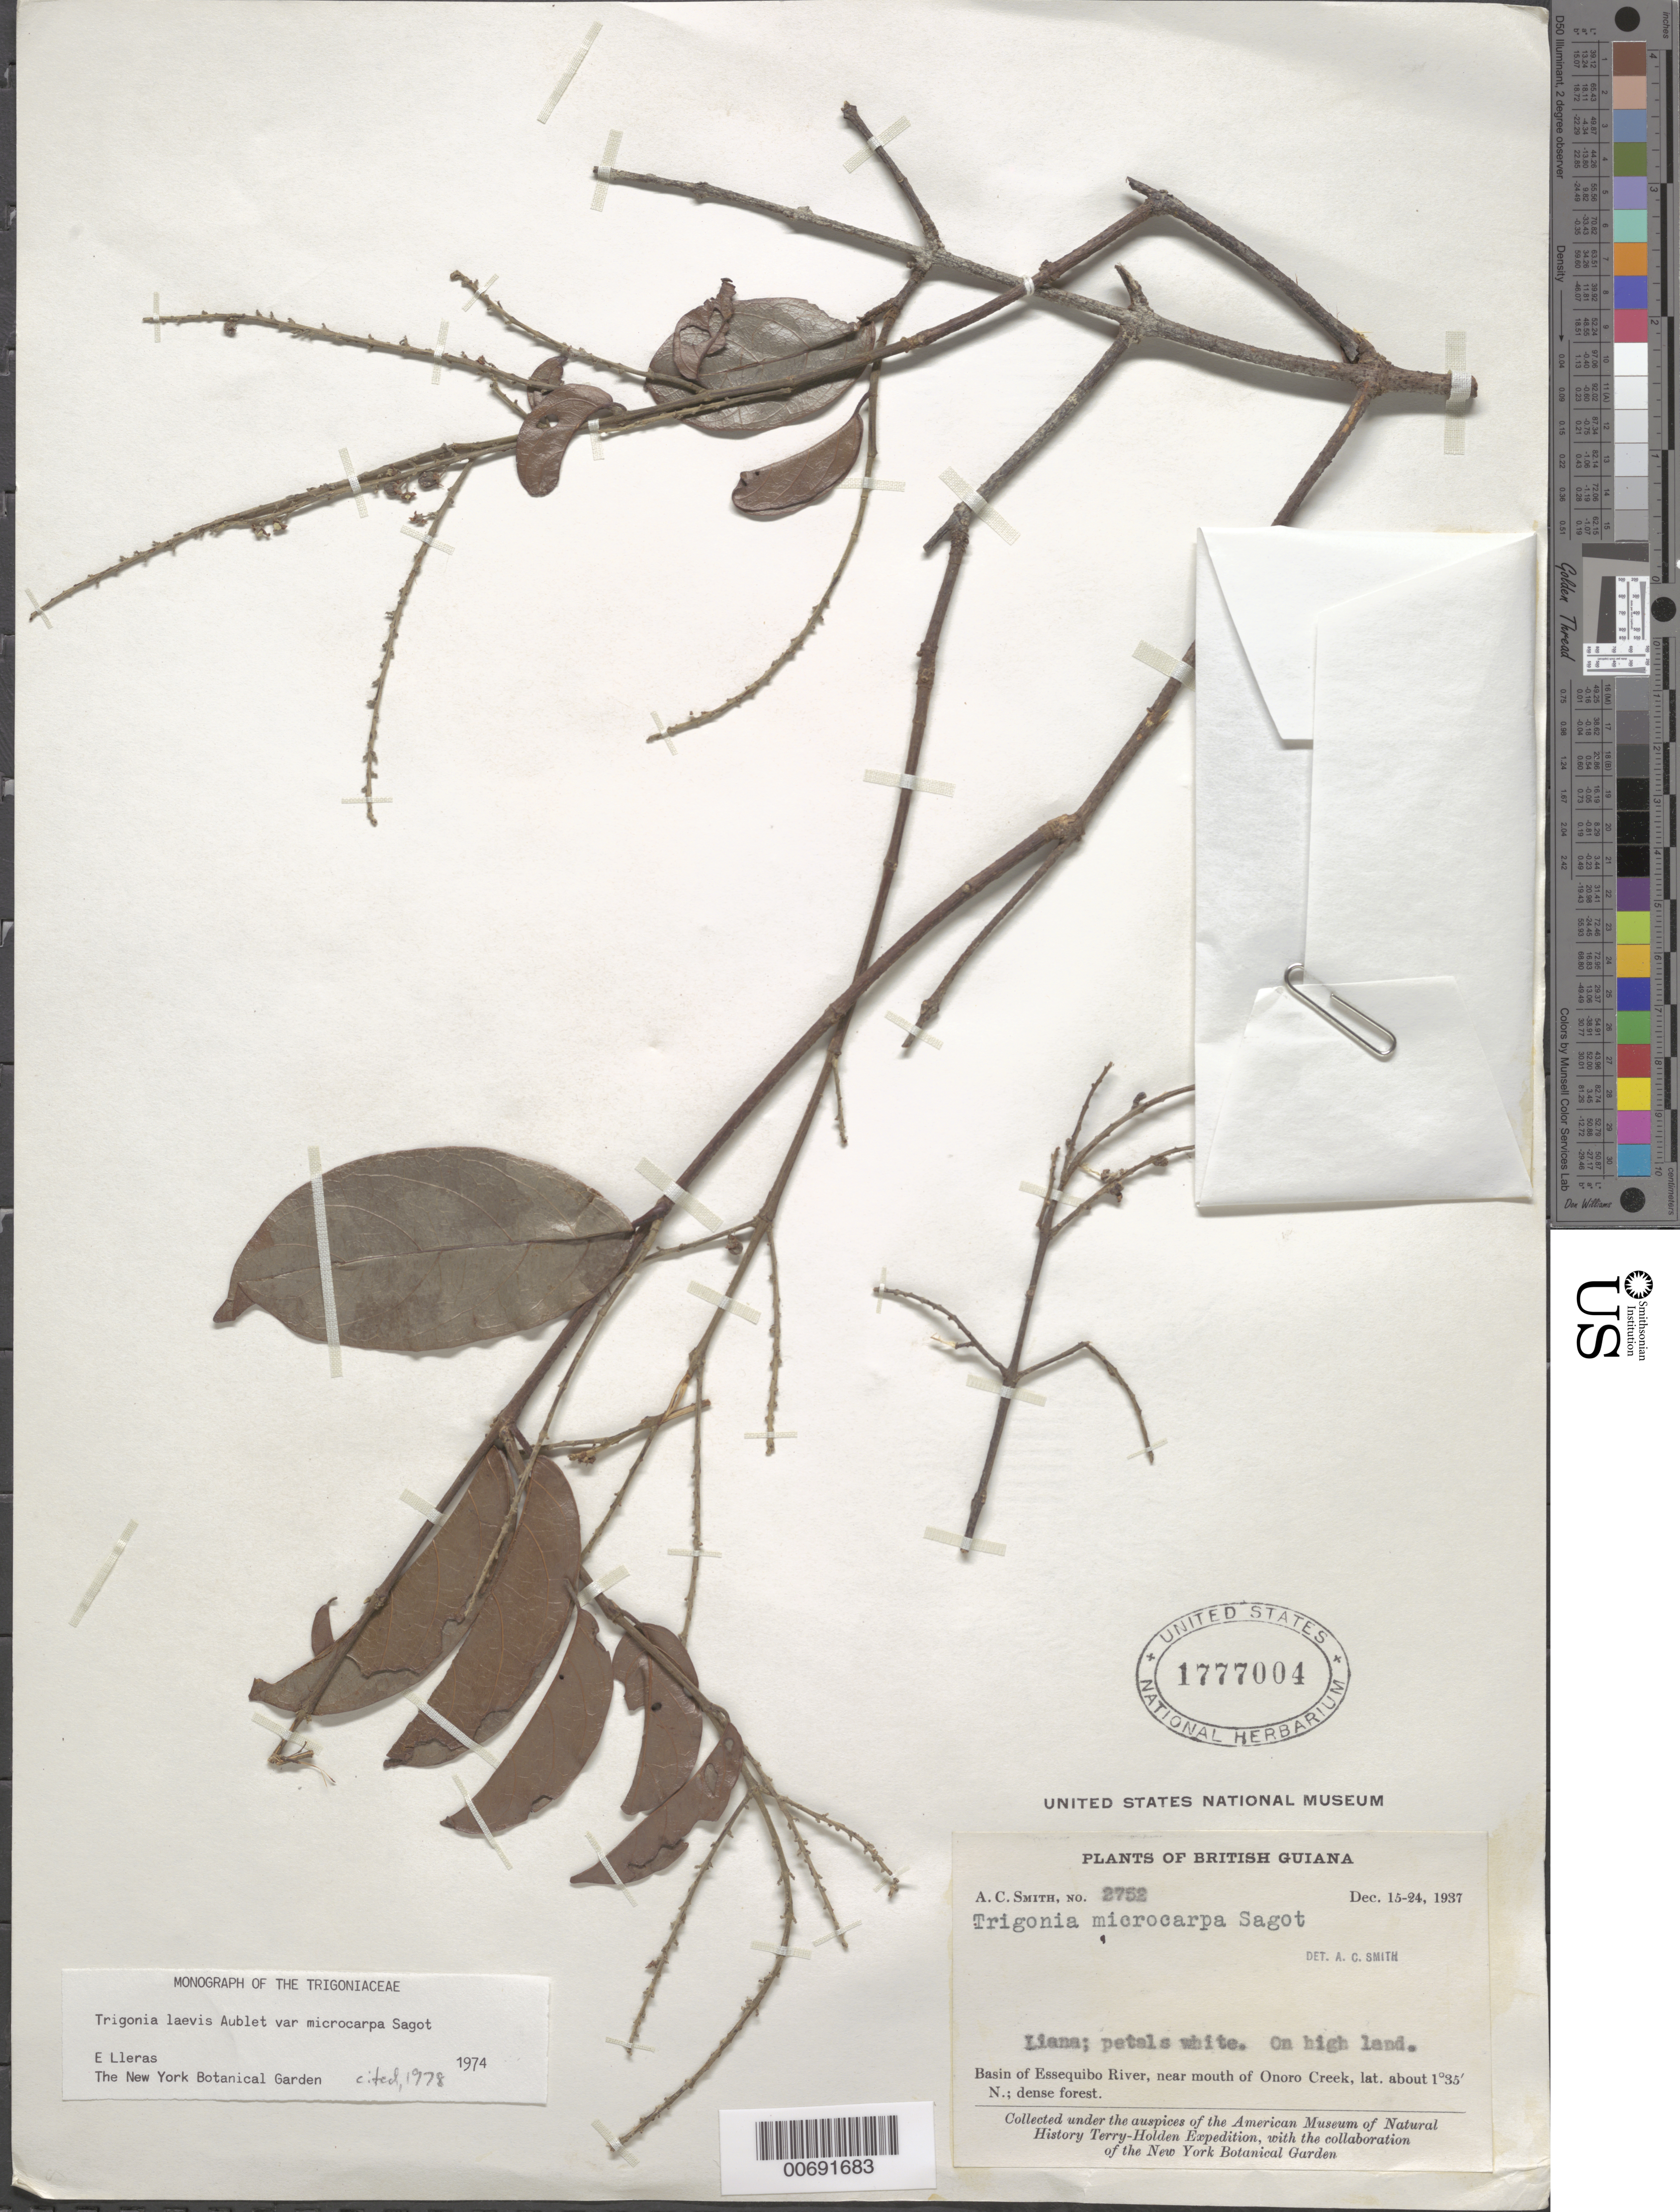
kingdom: Plantae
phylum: Tracheophyta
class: Magnoliopsida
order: Malpighiales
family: Trigoniaceae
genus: Trigonia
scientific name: Trigonia laevis var. microcarpa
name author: (Sagot ex Warm.) Sagot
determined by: Lleras, E.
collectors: A. C. Smith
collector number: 2752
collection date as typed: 15-Dec-37 to 24-Dec-37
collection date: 1937-12-15/1937-12-24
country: Guyana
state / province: U. Takutu-U. Essequibo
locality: Onoro Creek (near mouth), Essequibo River basin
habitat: On high land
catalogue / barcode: US 1777004